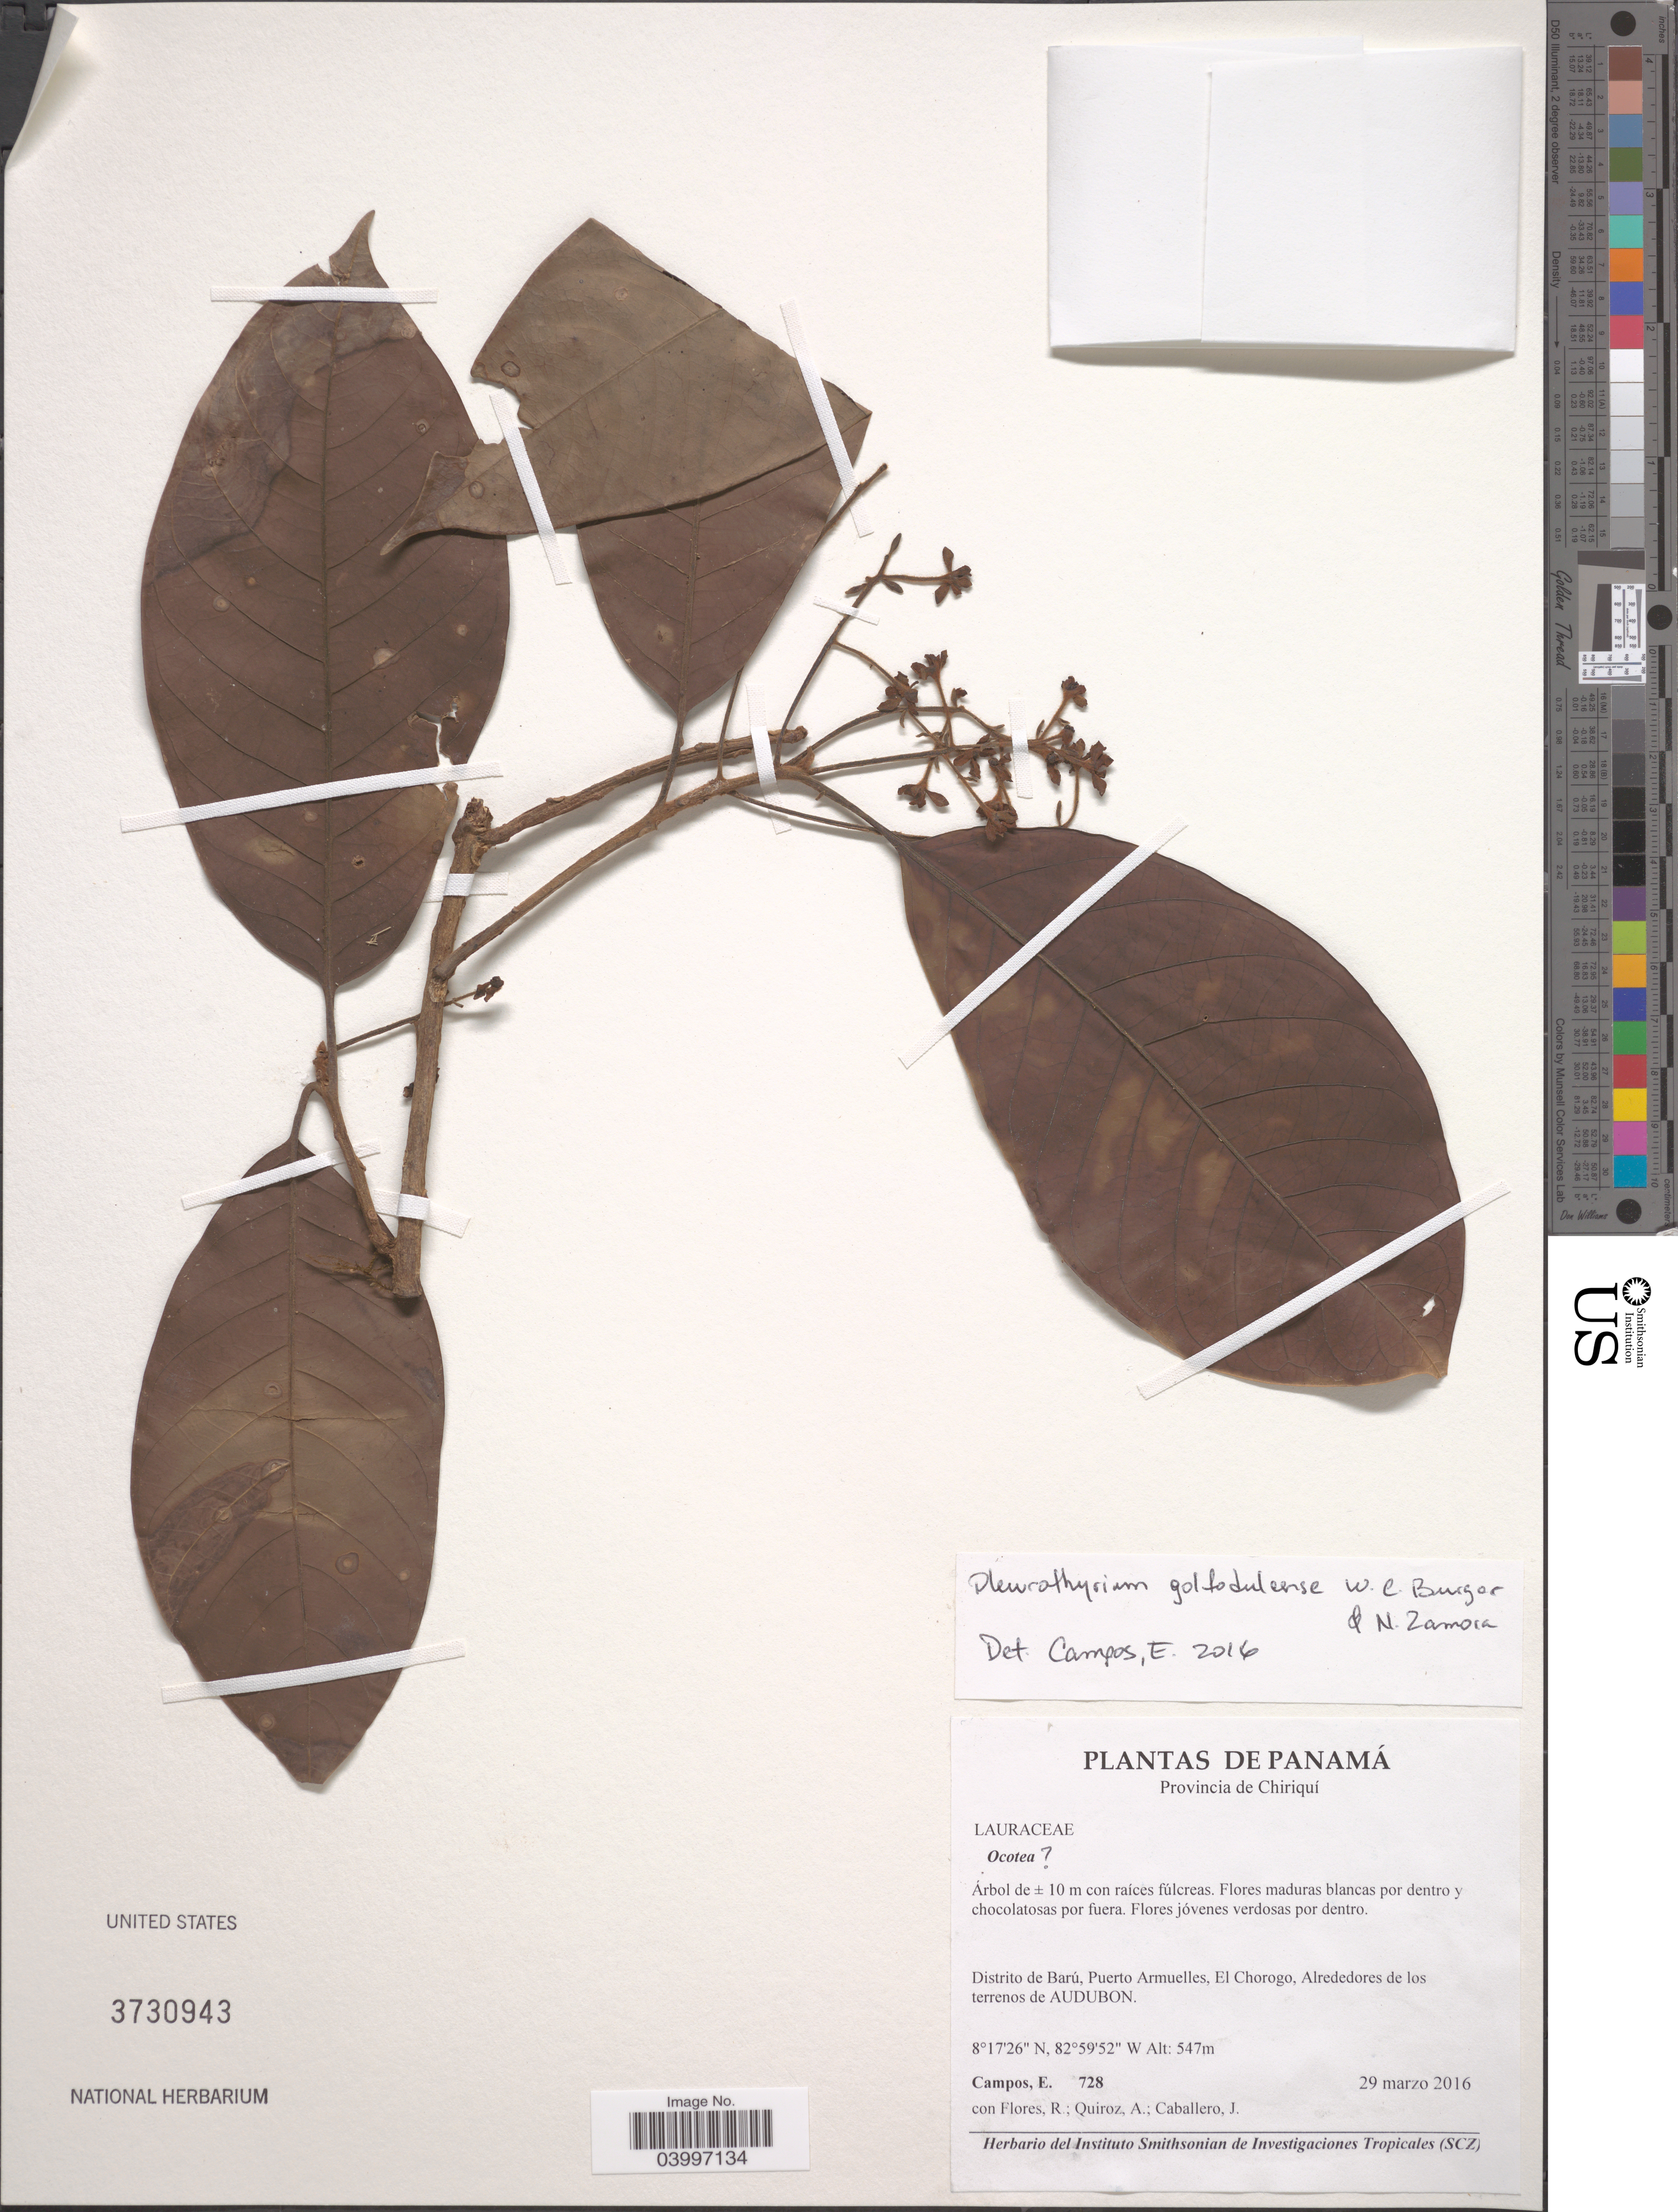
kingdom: Plantae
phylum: Tracheophyta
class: Magnoliopsida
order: Laurales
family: Lauraceae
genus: Pleurothyrium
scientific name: Pleurothyrium golfodulcense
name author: W.C. Burger & N. Zamora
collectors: E. Campos, R. Flores, A. Quiroz & J. Caballero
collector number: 728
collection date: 2016-03-29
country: Panama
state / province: Chiriqui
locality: Distrito de Barú, Puerto Armuelles, El Chorogo, Alrededores de los terrenos de Audubon.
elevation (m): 547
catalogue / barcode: US 3730943